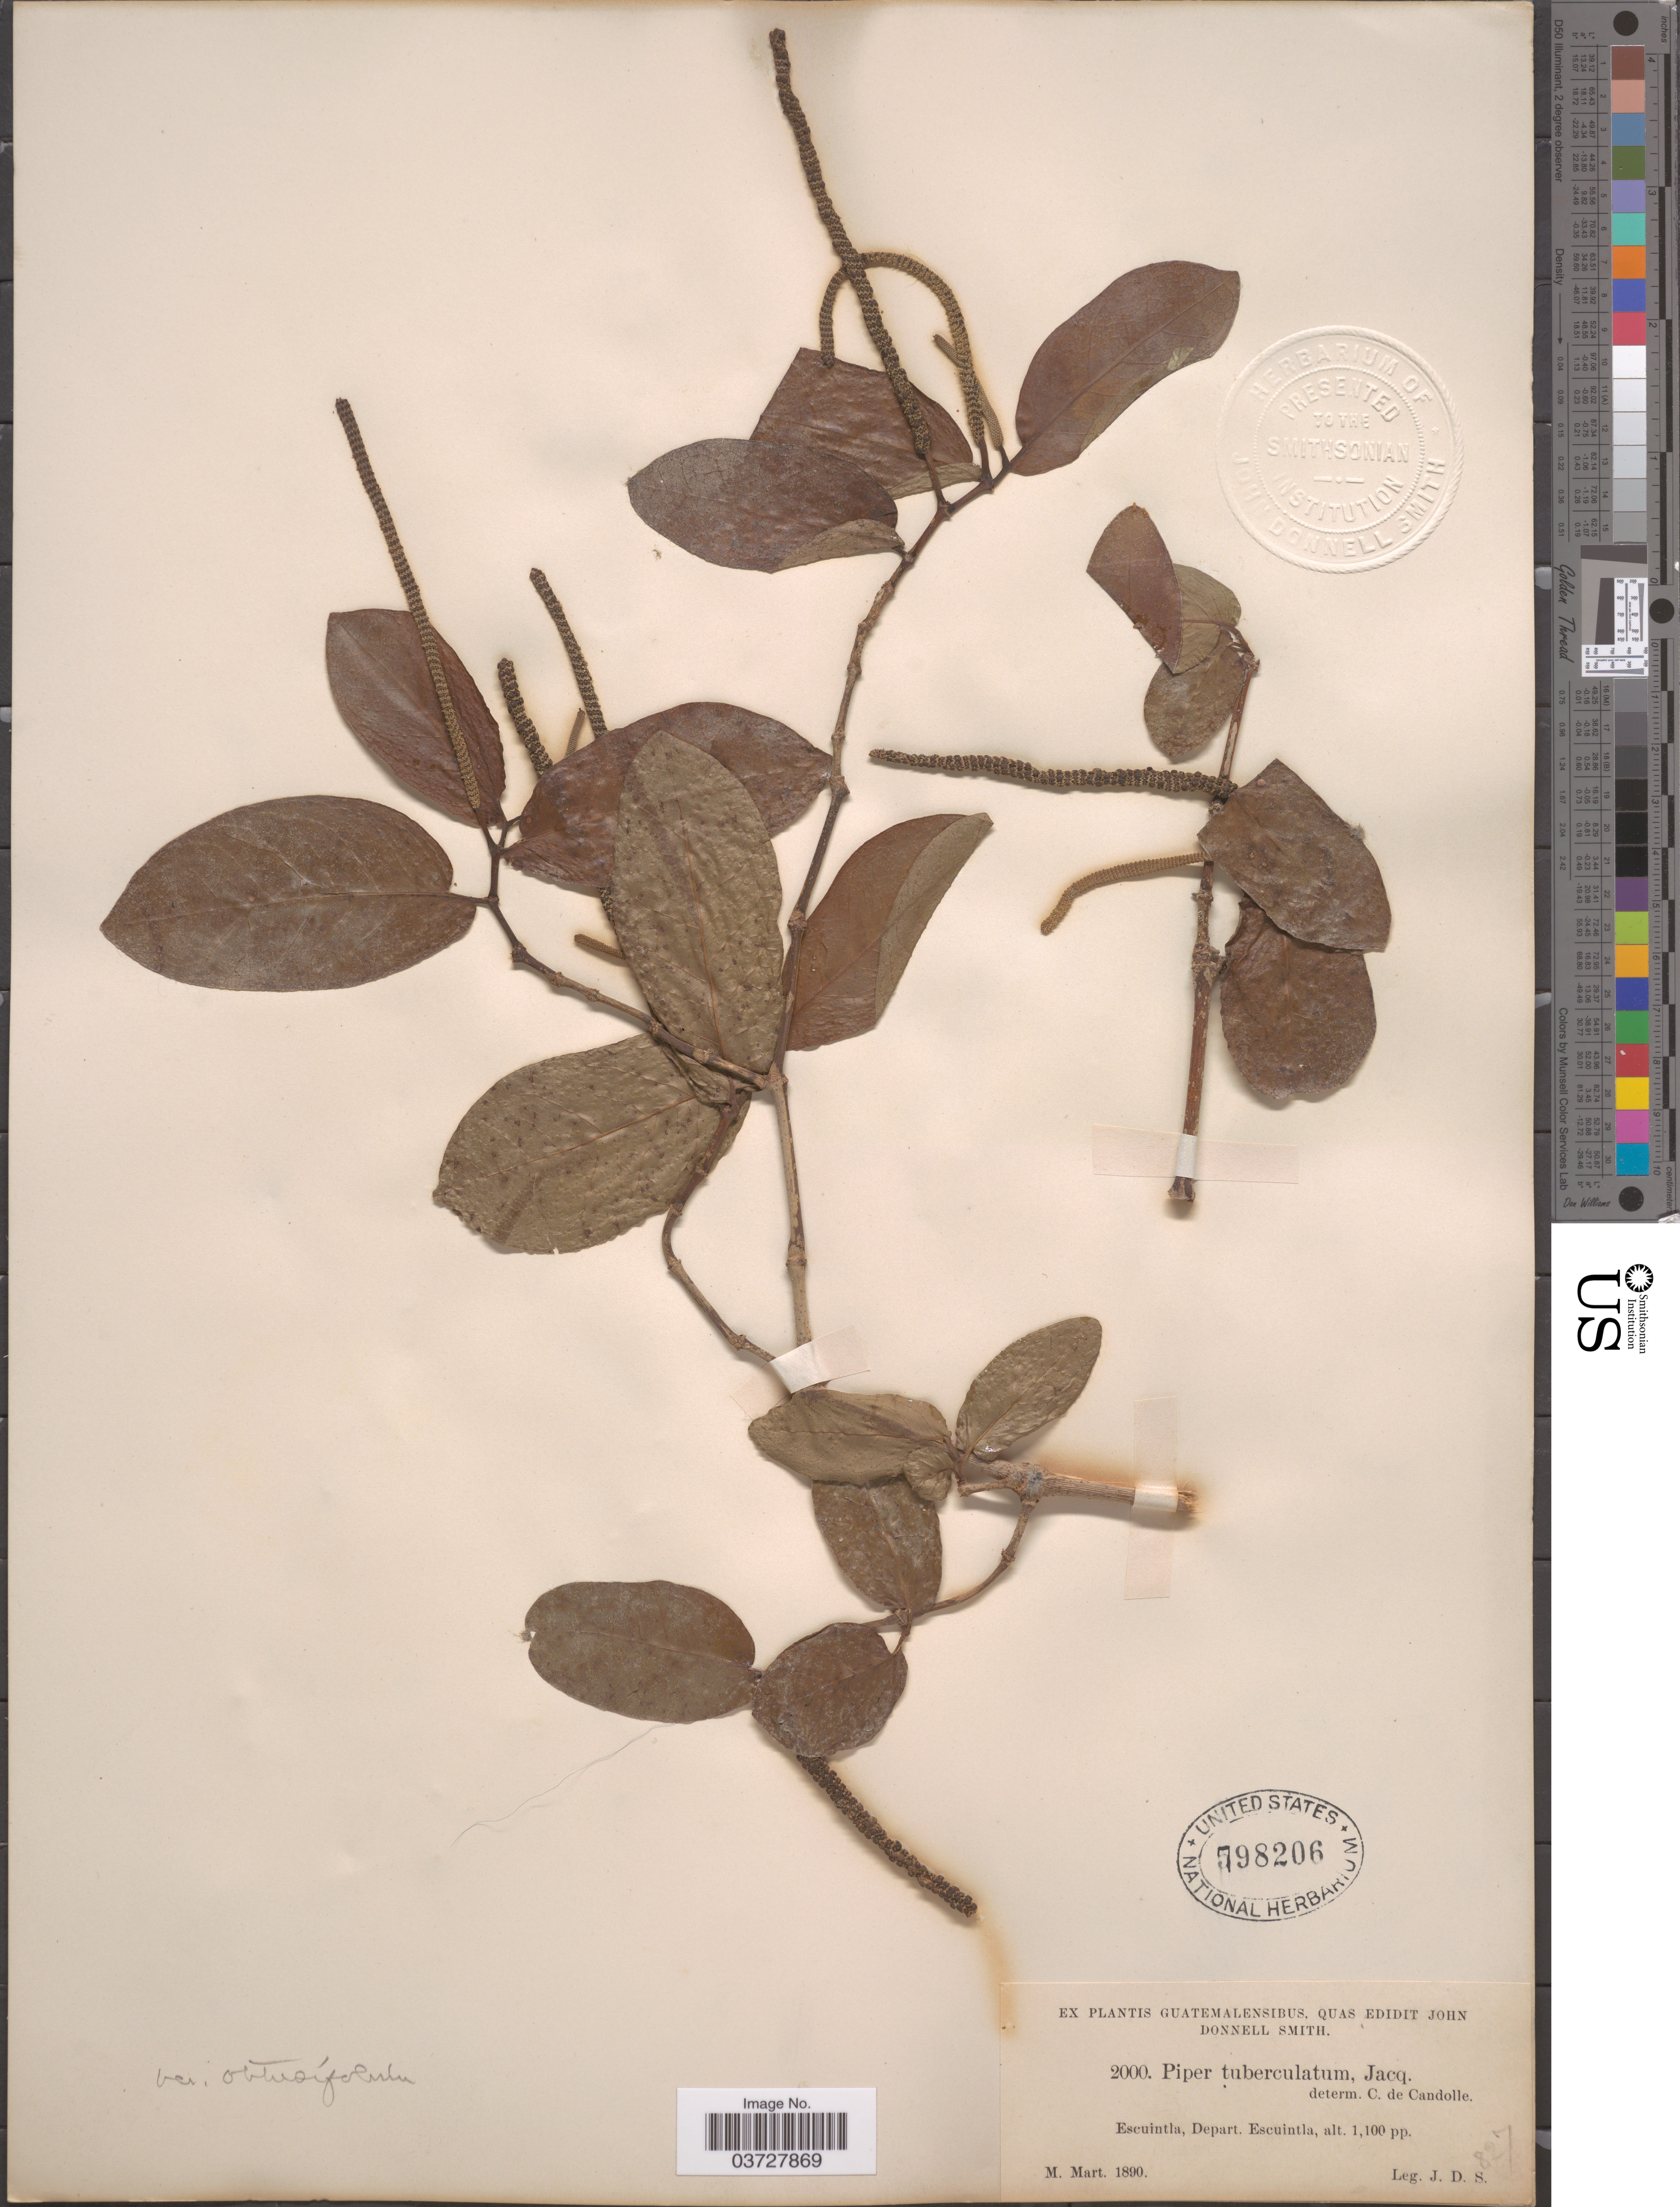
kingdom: Plantae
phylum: Tracheophyta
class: Magnoliopsida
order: Piperales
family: Piperaceae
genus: Piper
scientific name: Piper tuberculatum var. obtusifolium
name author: C. DC.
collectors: J. Donnell Smith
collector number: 2000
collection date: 1890-03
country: Guatemala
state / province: Escuintla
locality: Escuintla, Depart. Escuintla.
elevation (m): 335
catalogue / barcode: US 798206